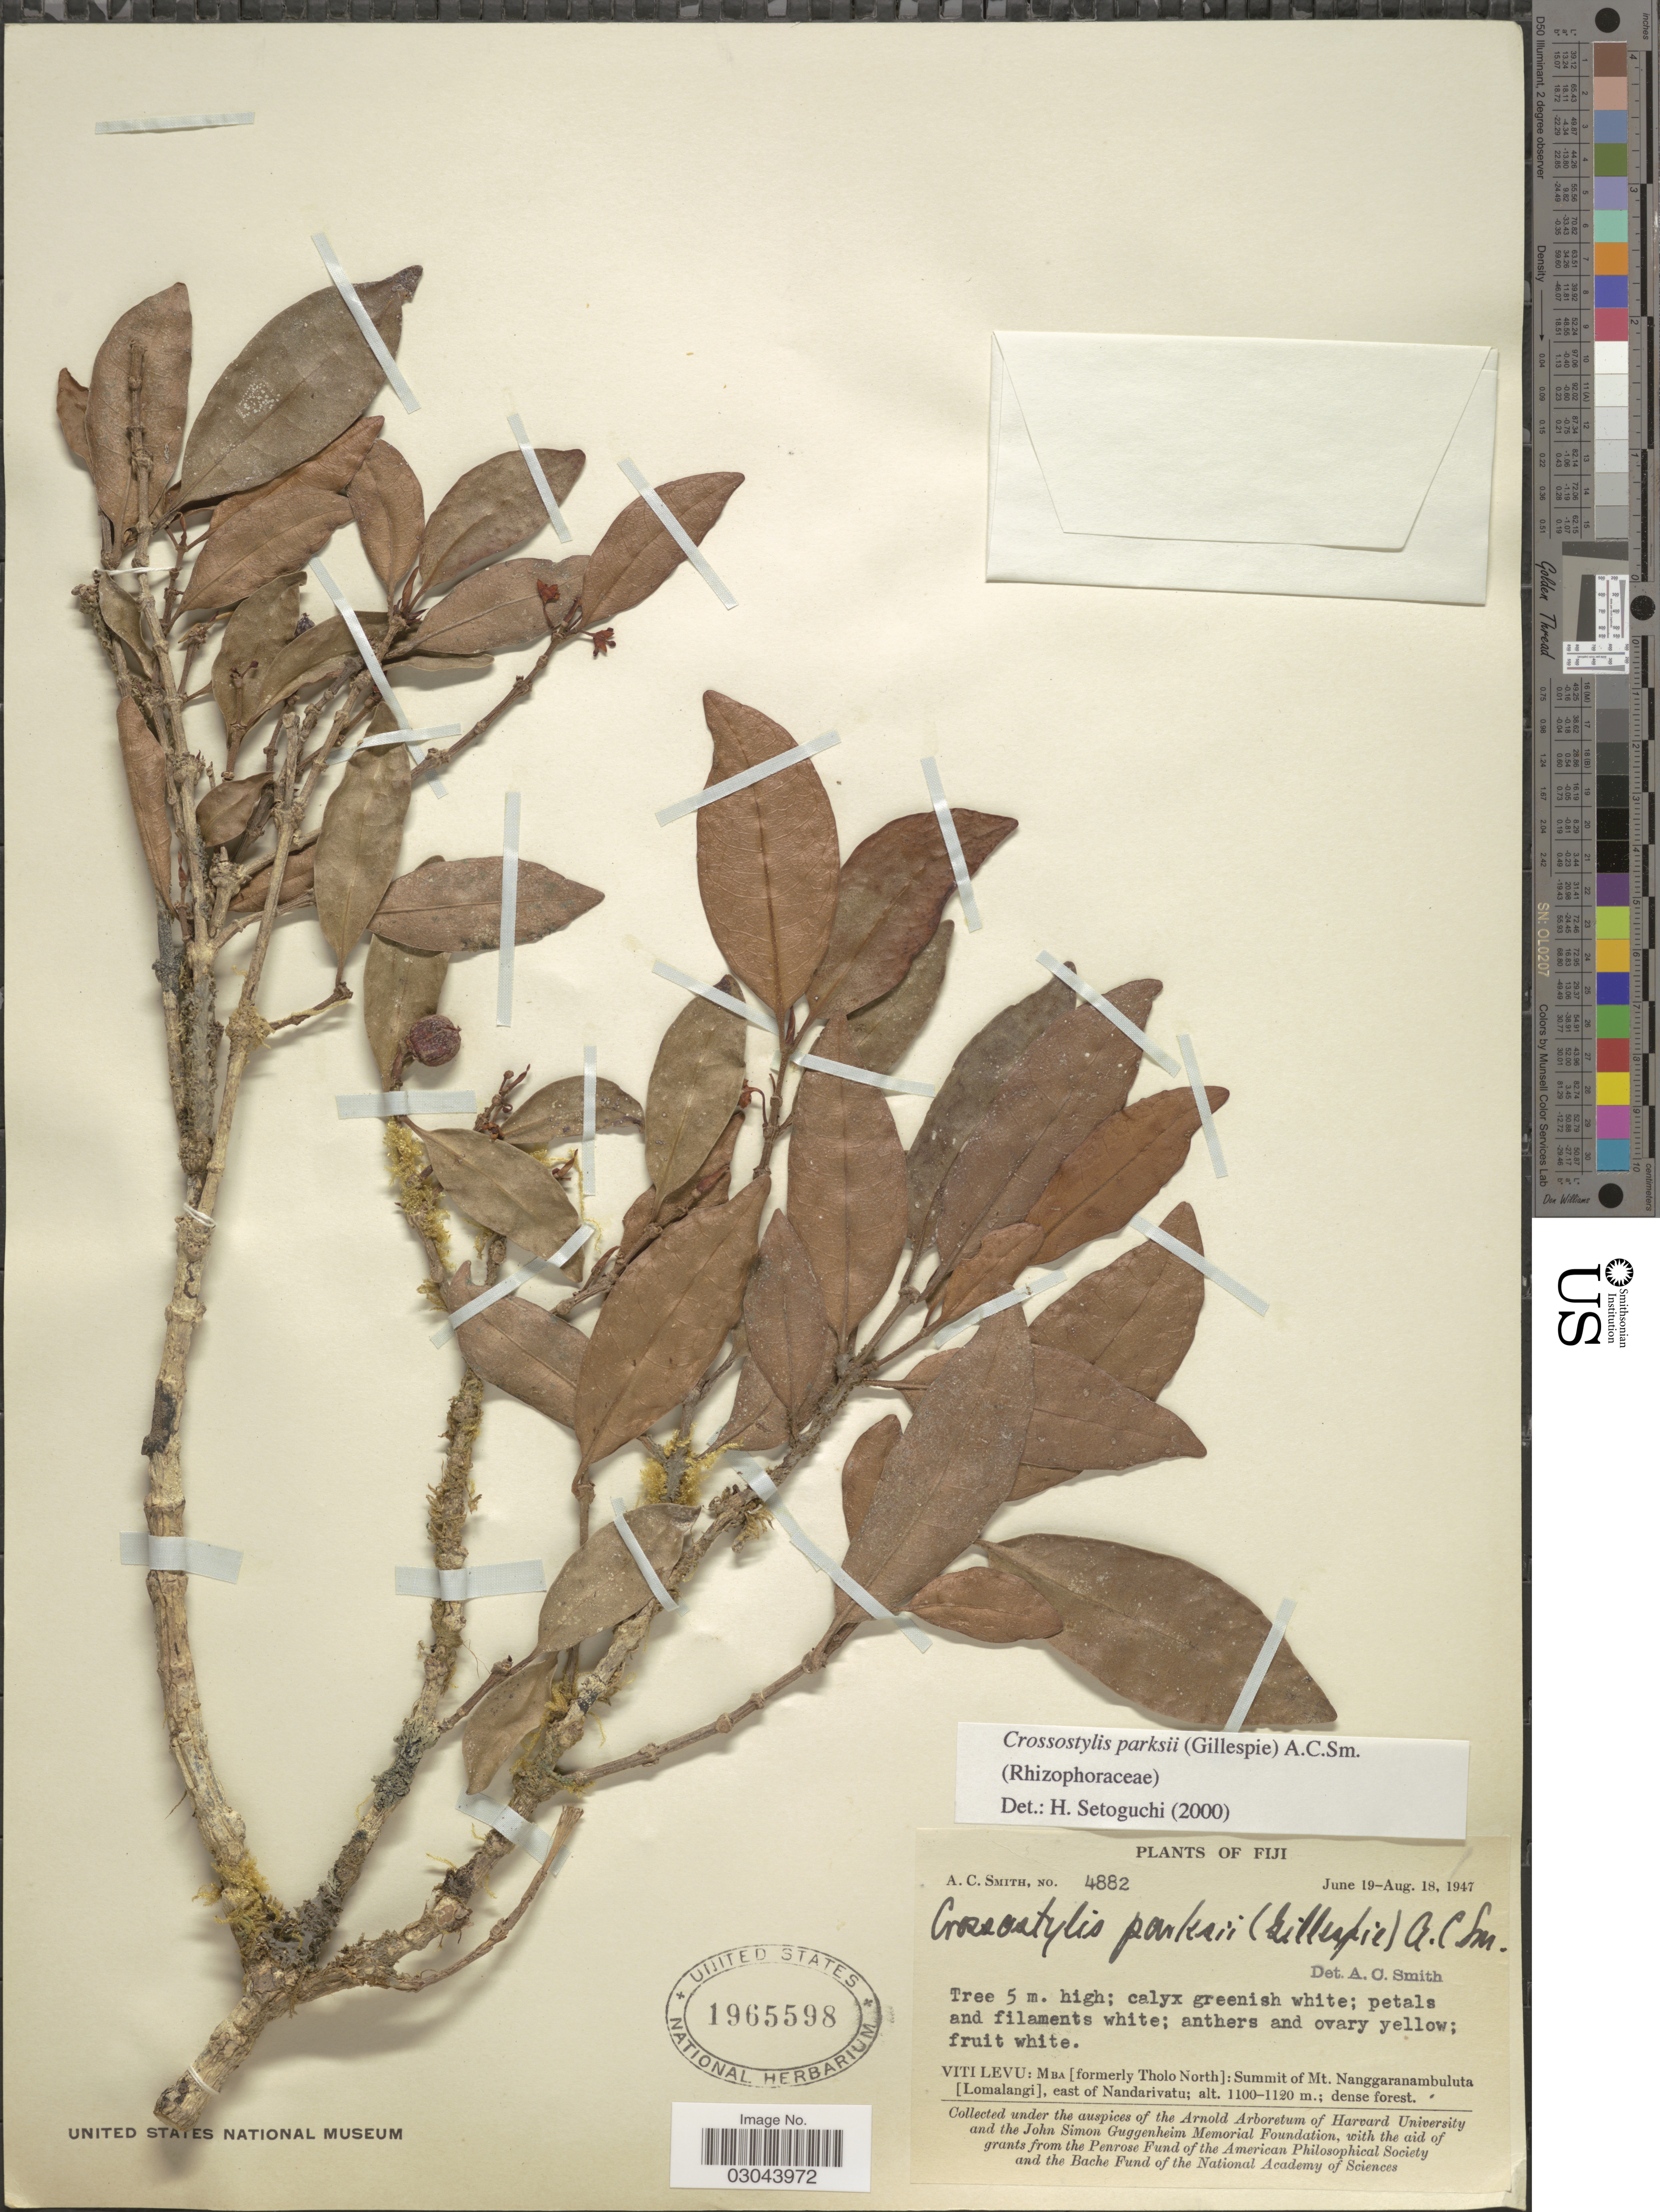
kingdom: Plantae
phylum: Tracheophyta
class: Magnoliopsida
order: Malpighiales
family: Rhizophoraceae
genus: Crossostylis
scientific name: Crossostylis parksii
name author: (Gillespie) A.C. Sm.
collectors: A. C. Smith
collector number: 4882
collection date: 1947-06-19/1947-08-18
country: Fiji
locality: Viti Levu: Mba [formerly Tholo North]: Summit of Mt. Nanggaranambuluta [Lomalangi], east of Nandarivatu.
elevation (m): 1100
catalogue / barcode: US 1965598